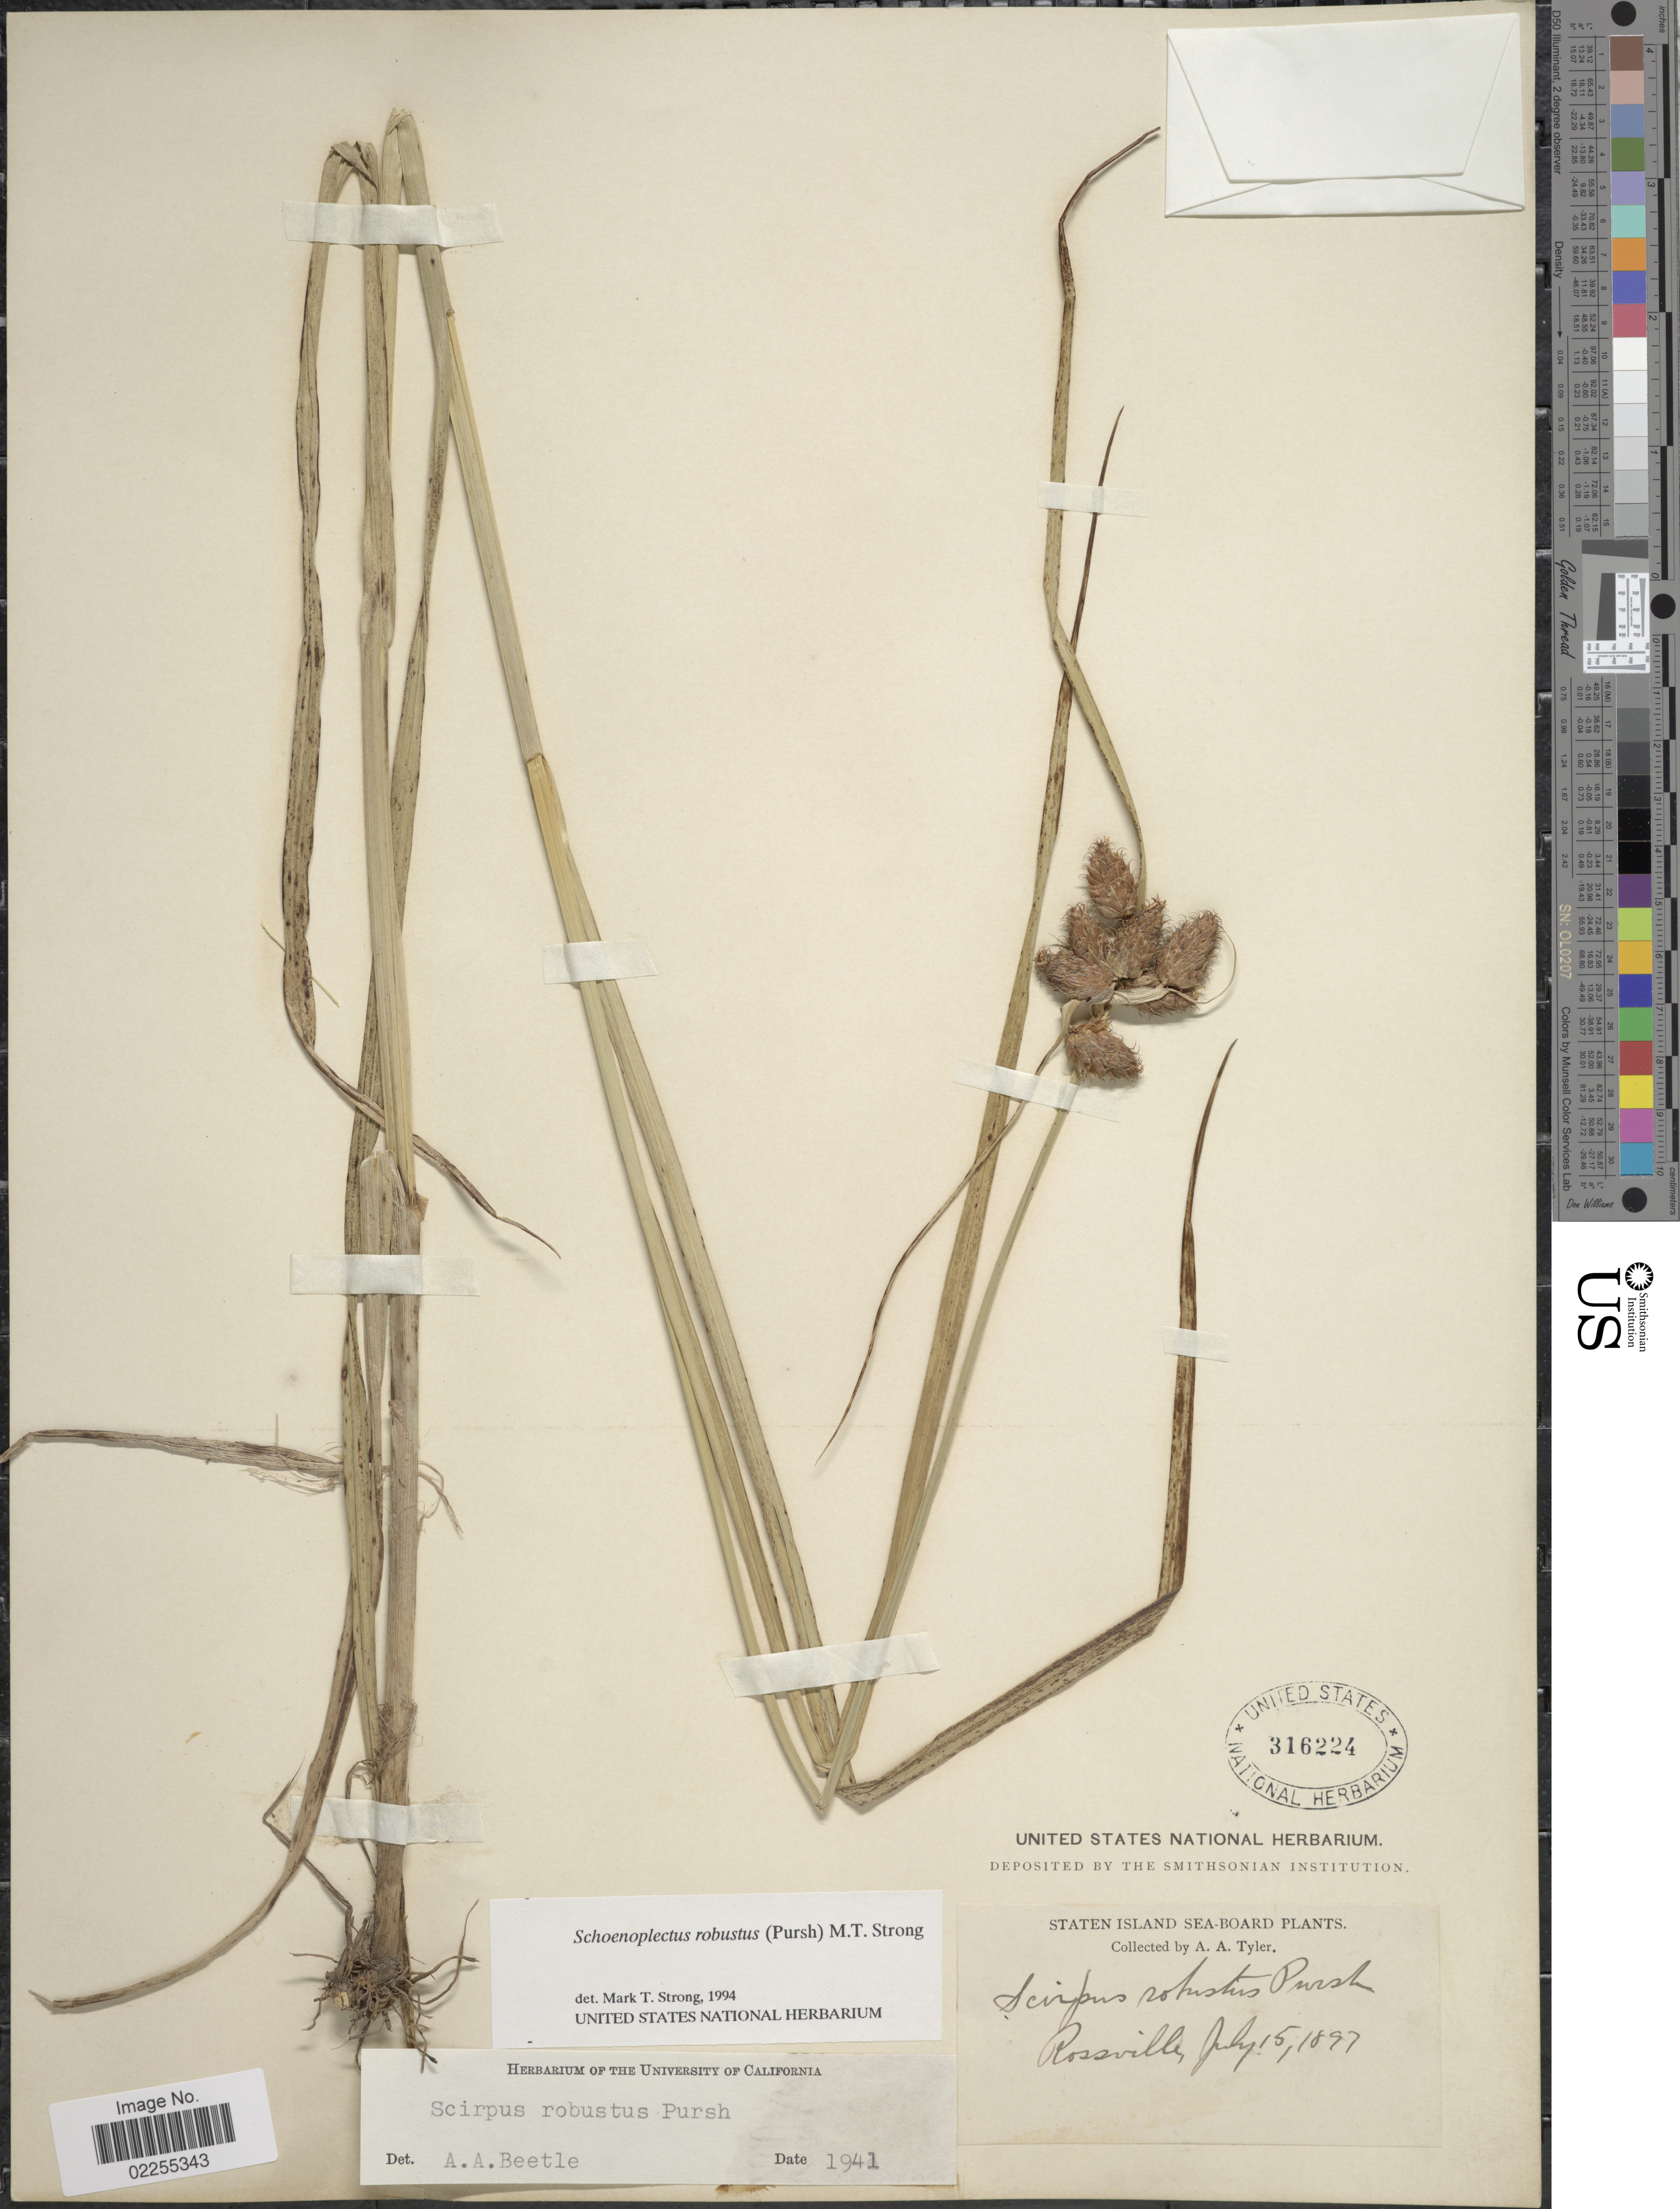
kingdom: Plantae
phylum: Tracheophyta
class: Liliopsida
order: Poales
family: Cyperaceae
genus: Bolboschoenus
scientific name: Bolboschoenus robustus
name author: (Pursh) Soják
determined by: Strong, M. T., (US), Smithsonian Institution - National Museum of Natural History (UNITED STATES)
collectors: A. Tyler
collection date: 1897-07-15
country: United States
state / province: New York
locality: Staten Island Sea-Board, Rossville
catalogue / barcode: US 316224